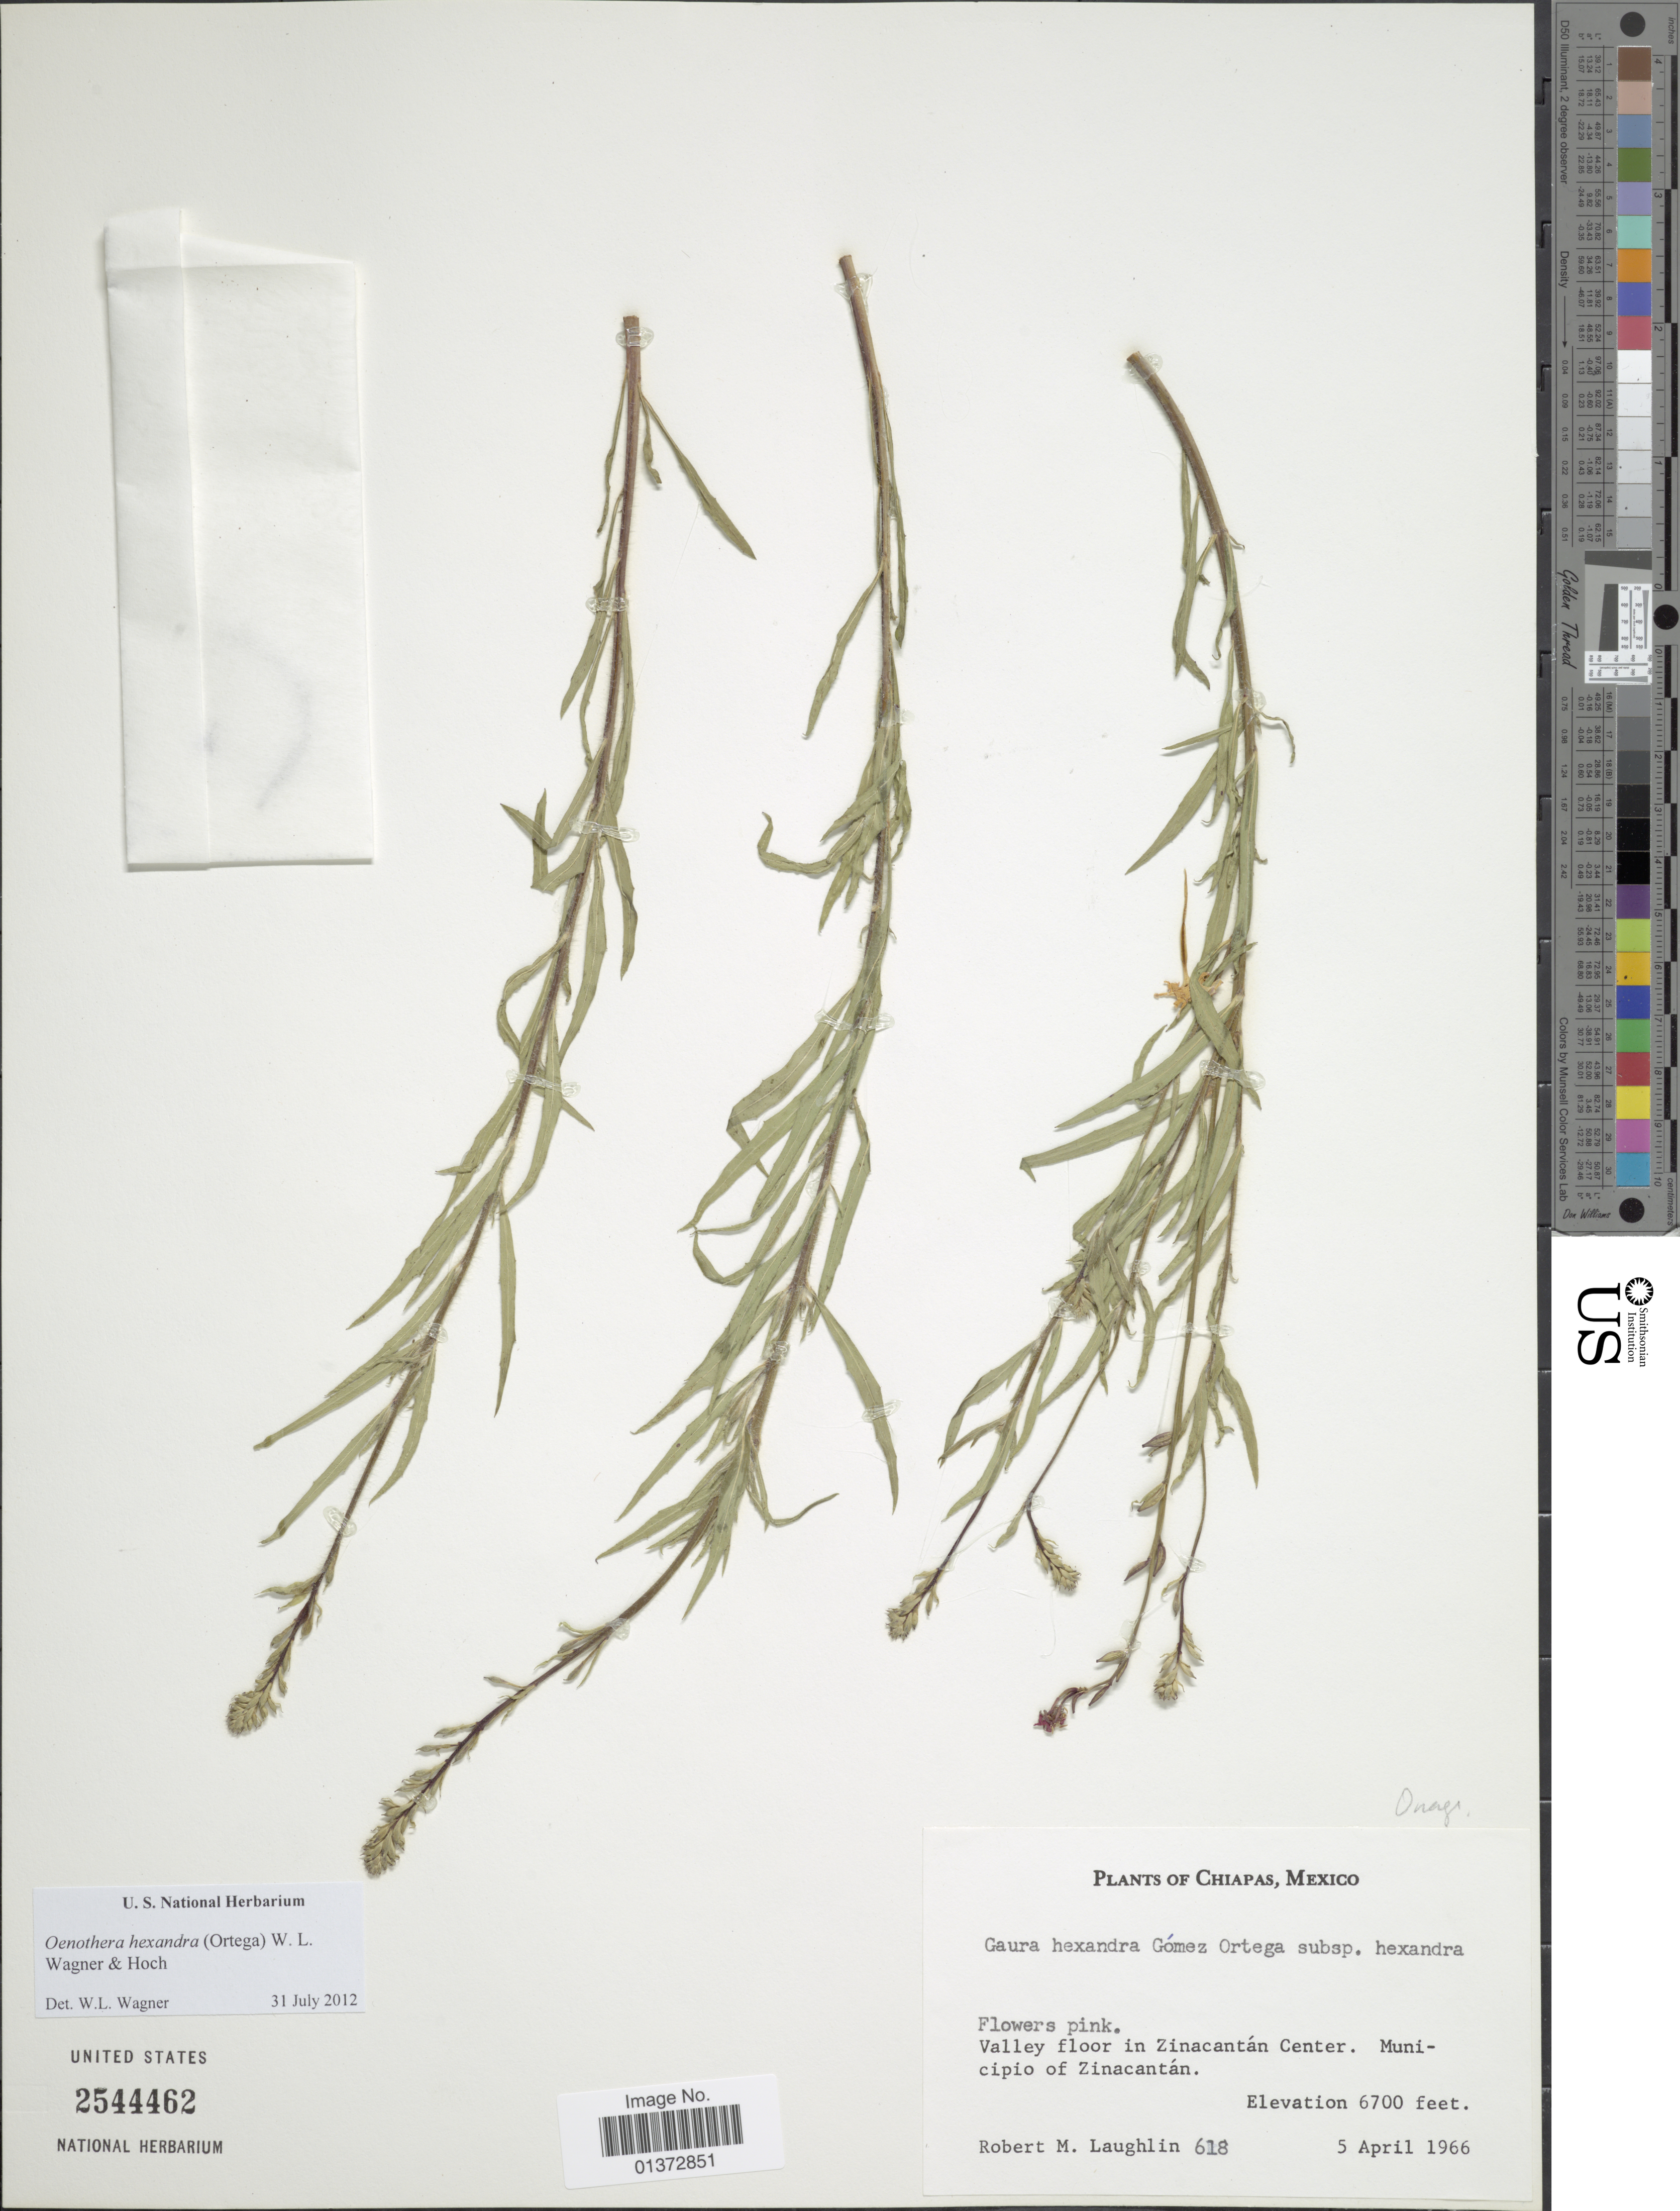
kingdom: Plantae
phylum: Tracheophyta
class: Magnoliopsida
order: Myrtales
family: Onagraceae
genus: Oenothera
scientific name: Oenothera hexandra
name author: (Ortega) W.L. Wagner & Hoch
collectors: R. M. Laughlin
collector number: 618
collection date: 1966-04-05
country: Mexico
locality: Chiapas, Valley floor in Zinacantn Center, Municipio of Zinacantán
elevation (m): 2042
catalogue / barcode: US 2544462